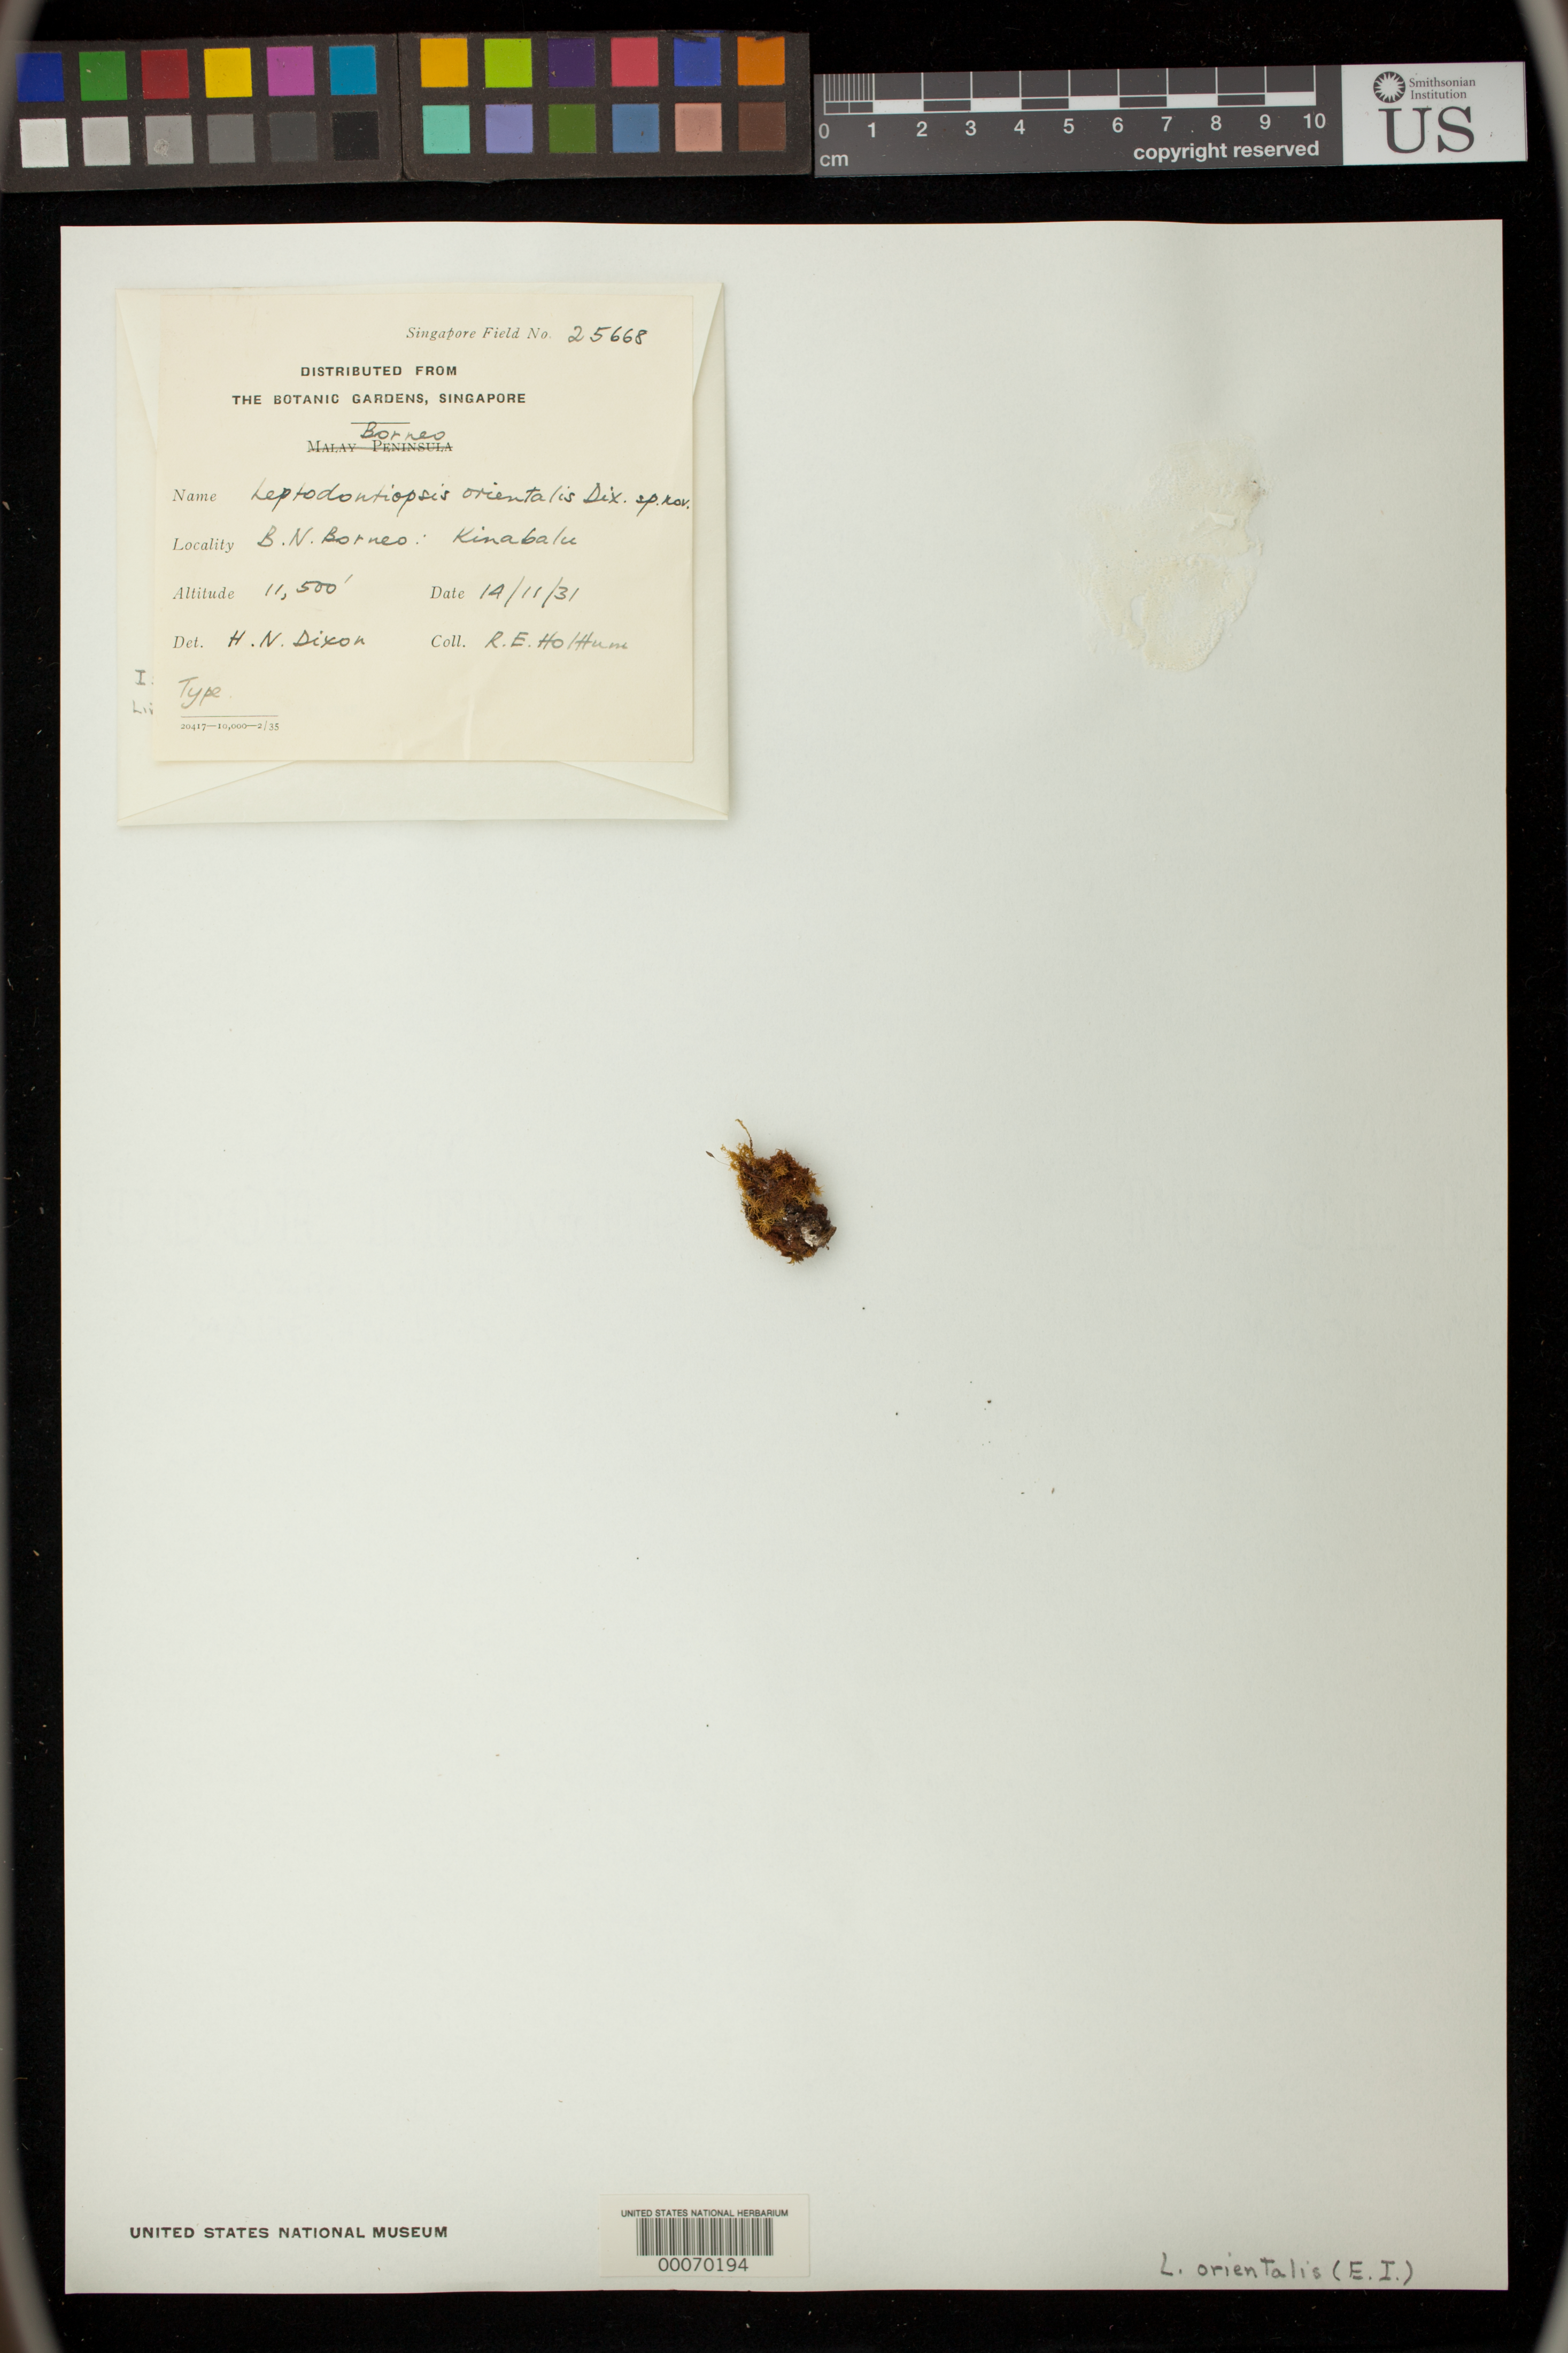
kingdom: Plantae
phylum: Bryophyta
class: Bryopsida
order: Orthotrichales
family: Orthotrichaceae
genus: Leptodontiopsis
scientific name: Leptodontiopsis orientalis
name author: Dixon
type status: Isotype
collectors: R. E. Holttum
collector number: Singapore Field #25668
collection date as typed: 14 Nov 1931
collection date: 1931-11-14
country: Malaysia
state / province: Sabah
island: Borneo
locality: Kinabalu.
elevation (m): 3505